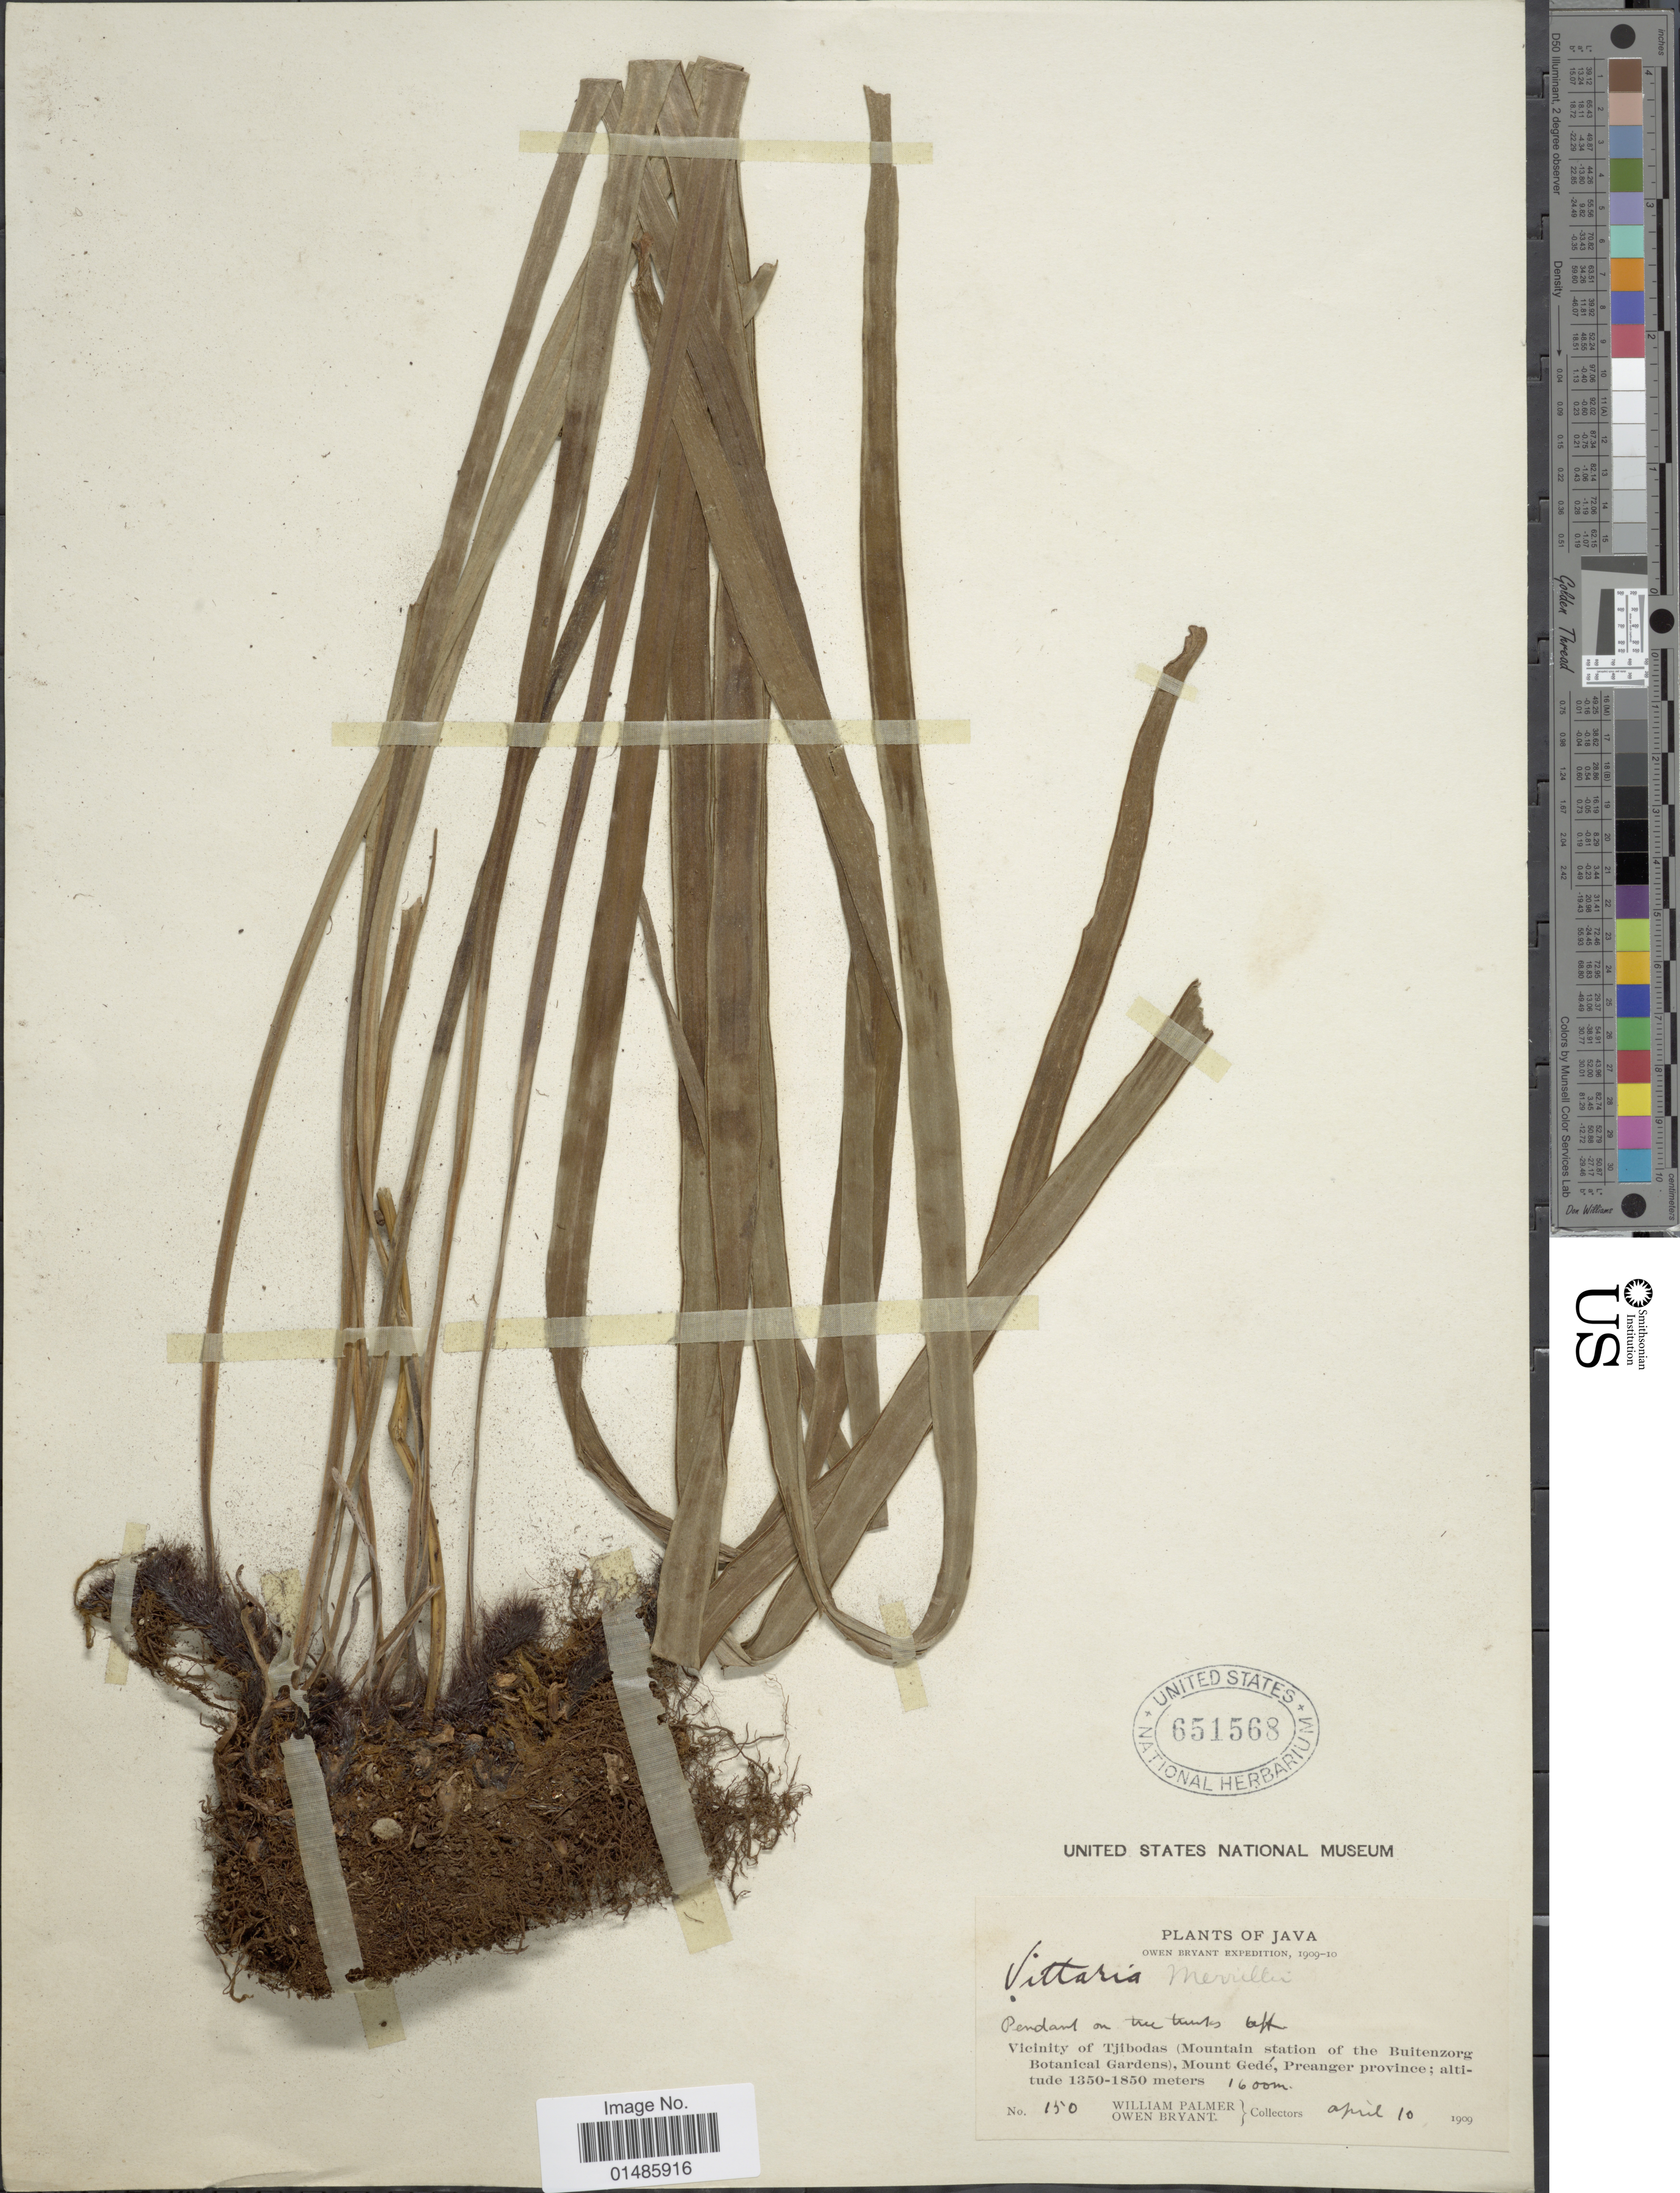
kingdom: Plantae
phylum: Tracheophyta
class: Polypodiopsida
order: Polypodiales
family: Pteridaceae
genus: Haplopteris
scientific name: Haplopteris elongata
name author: (Sw.) Crane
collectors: W. Palmer & O. Bryant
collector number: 150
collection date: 1909-04-10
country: Indonesia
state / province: Java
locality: Vicinity of Tjibodas (Mountain station of the Buitenzorg Botanical Gardens), Mount Gedé, Preanger province.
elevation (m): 1600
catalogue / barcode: US 651568